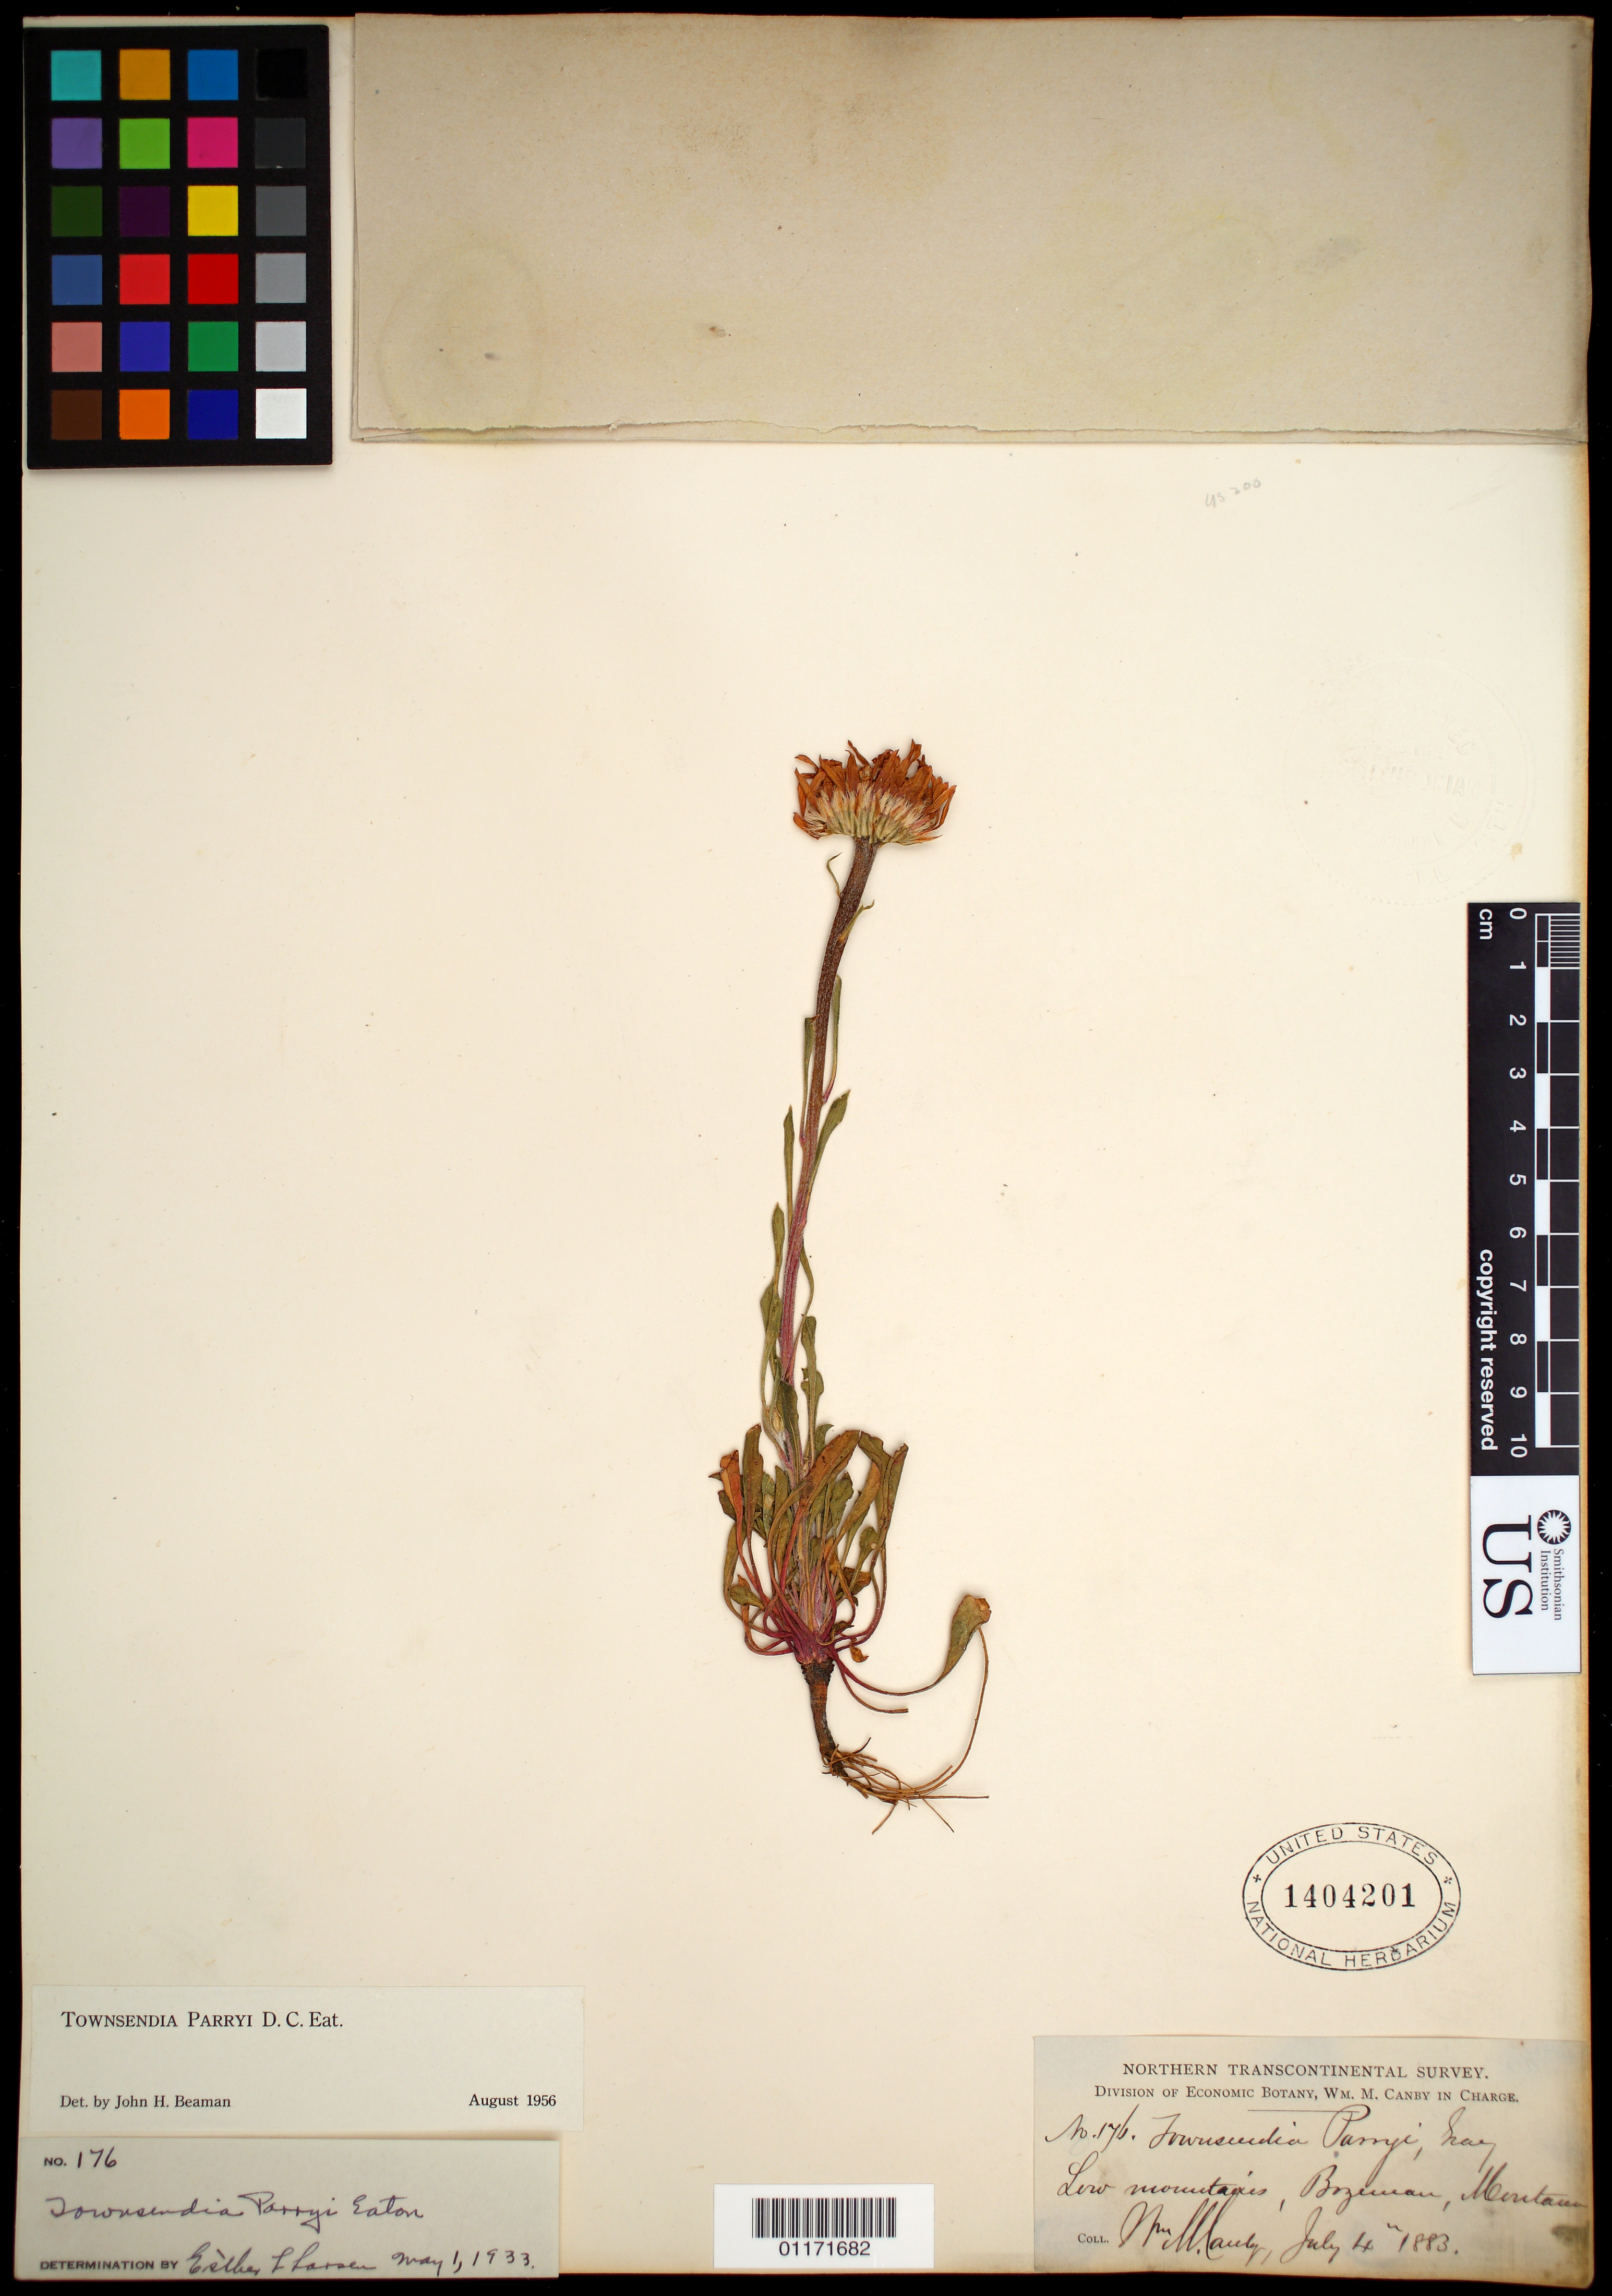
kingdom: Plantae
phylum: Tracheophyta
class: Magnoliopsida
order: Asterales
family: Asteraceae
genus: Townsendia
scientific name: Townsendia parryi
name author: D.C. Eaton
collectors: W. M. Canby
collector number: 176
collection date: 1883-07-04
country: United States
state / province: Montana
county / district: Gallatin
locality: Bozeman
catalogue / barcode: US 1404201